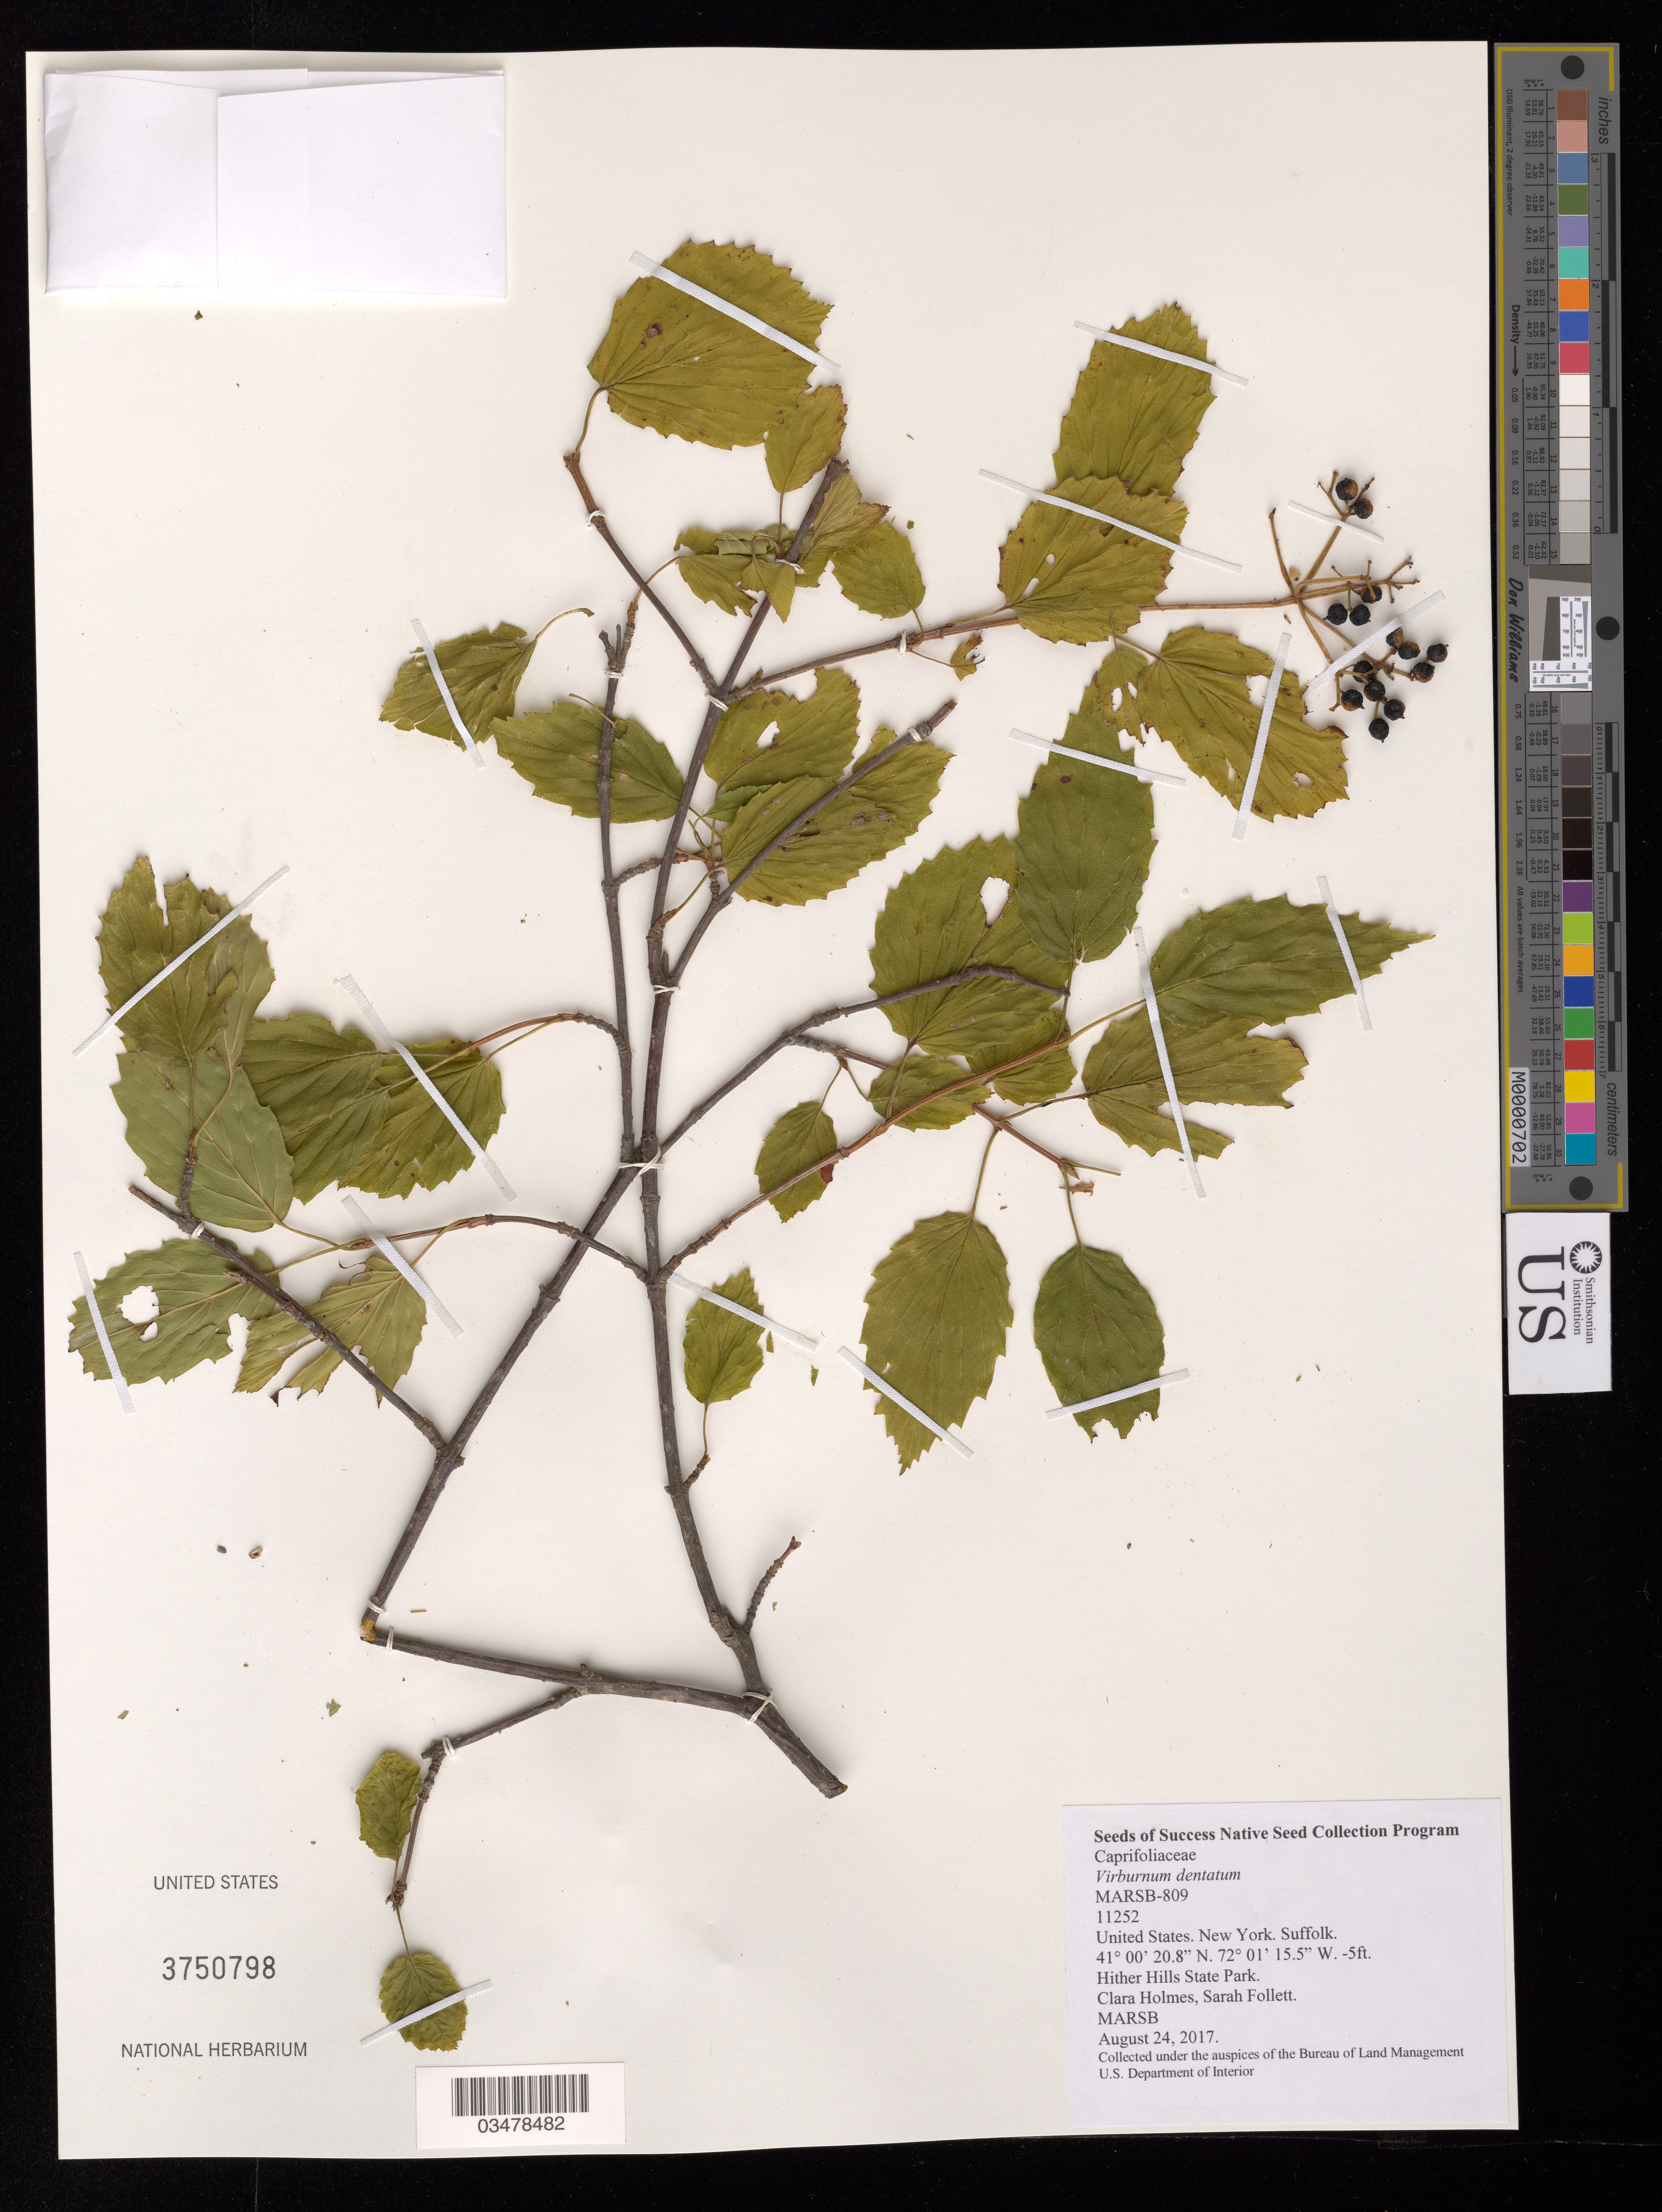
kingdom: Plantae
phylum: Tracheophyta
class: Magnoliopsida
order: Dipsacales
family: Viburnaceae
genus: Viburnum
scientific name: Viburnum dentatum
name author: L.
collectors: C. Holmes & S. Follett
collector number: MARSB-809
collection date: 2017-08-24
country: United States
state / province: New York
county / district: Suffolk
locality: Hither Hills SP, Cemetery Road & Old Montauk Highway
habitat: Mid succession scrubland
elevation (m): -2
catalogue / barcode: US 3750798